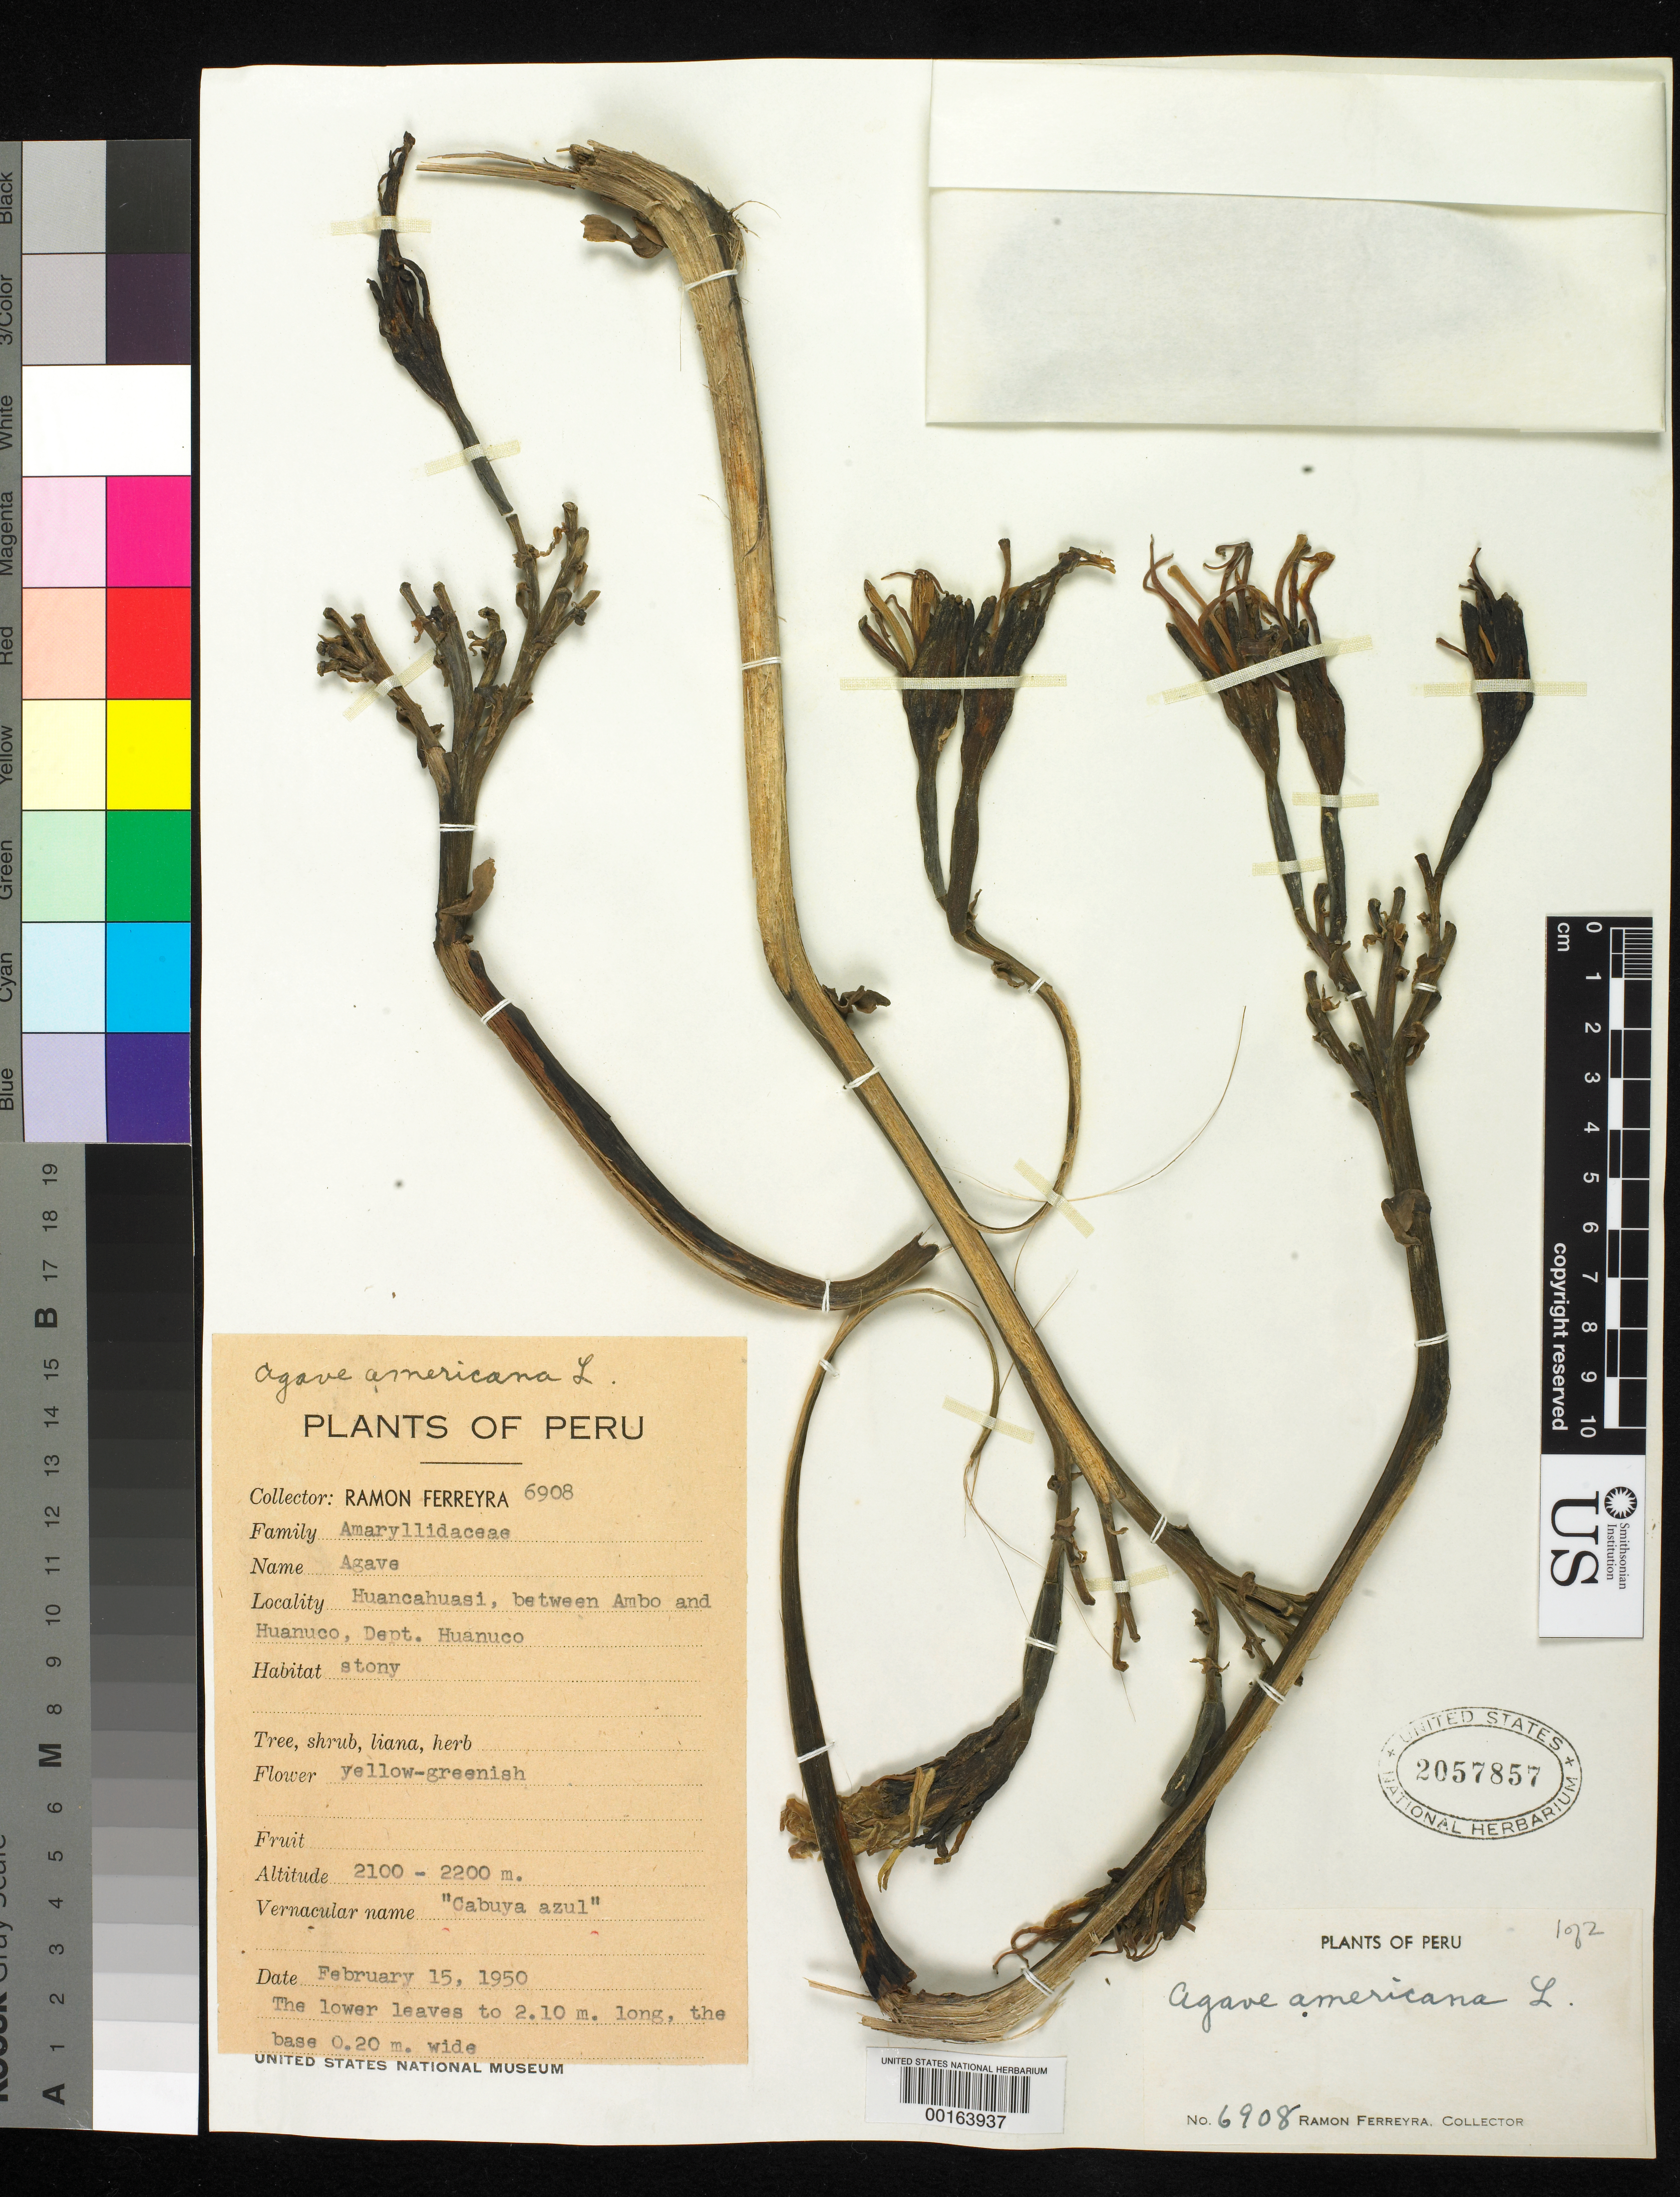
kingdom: Plantae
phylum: Tracheophyta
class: Liliopsida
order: Asparagales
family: Asparagaceae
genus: Agave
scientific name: Agave americana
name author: L.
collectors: R. A. Ferreyra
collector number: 6908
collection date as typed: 15 Feb 1950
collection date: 1950-02-15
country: Peru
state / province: Huánuco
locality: Huanca Huasi, between Ambo and Huánuco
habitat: Stony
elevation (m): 2100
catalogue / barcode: US 2057857